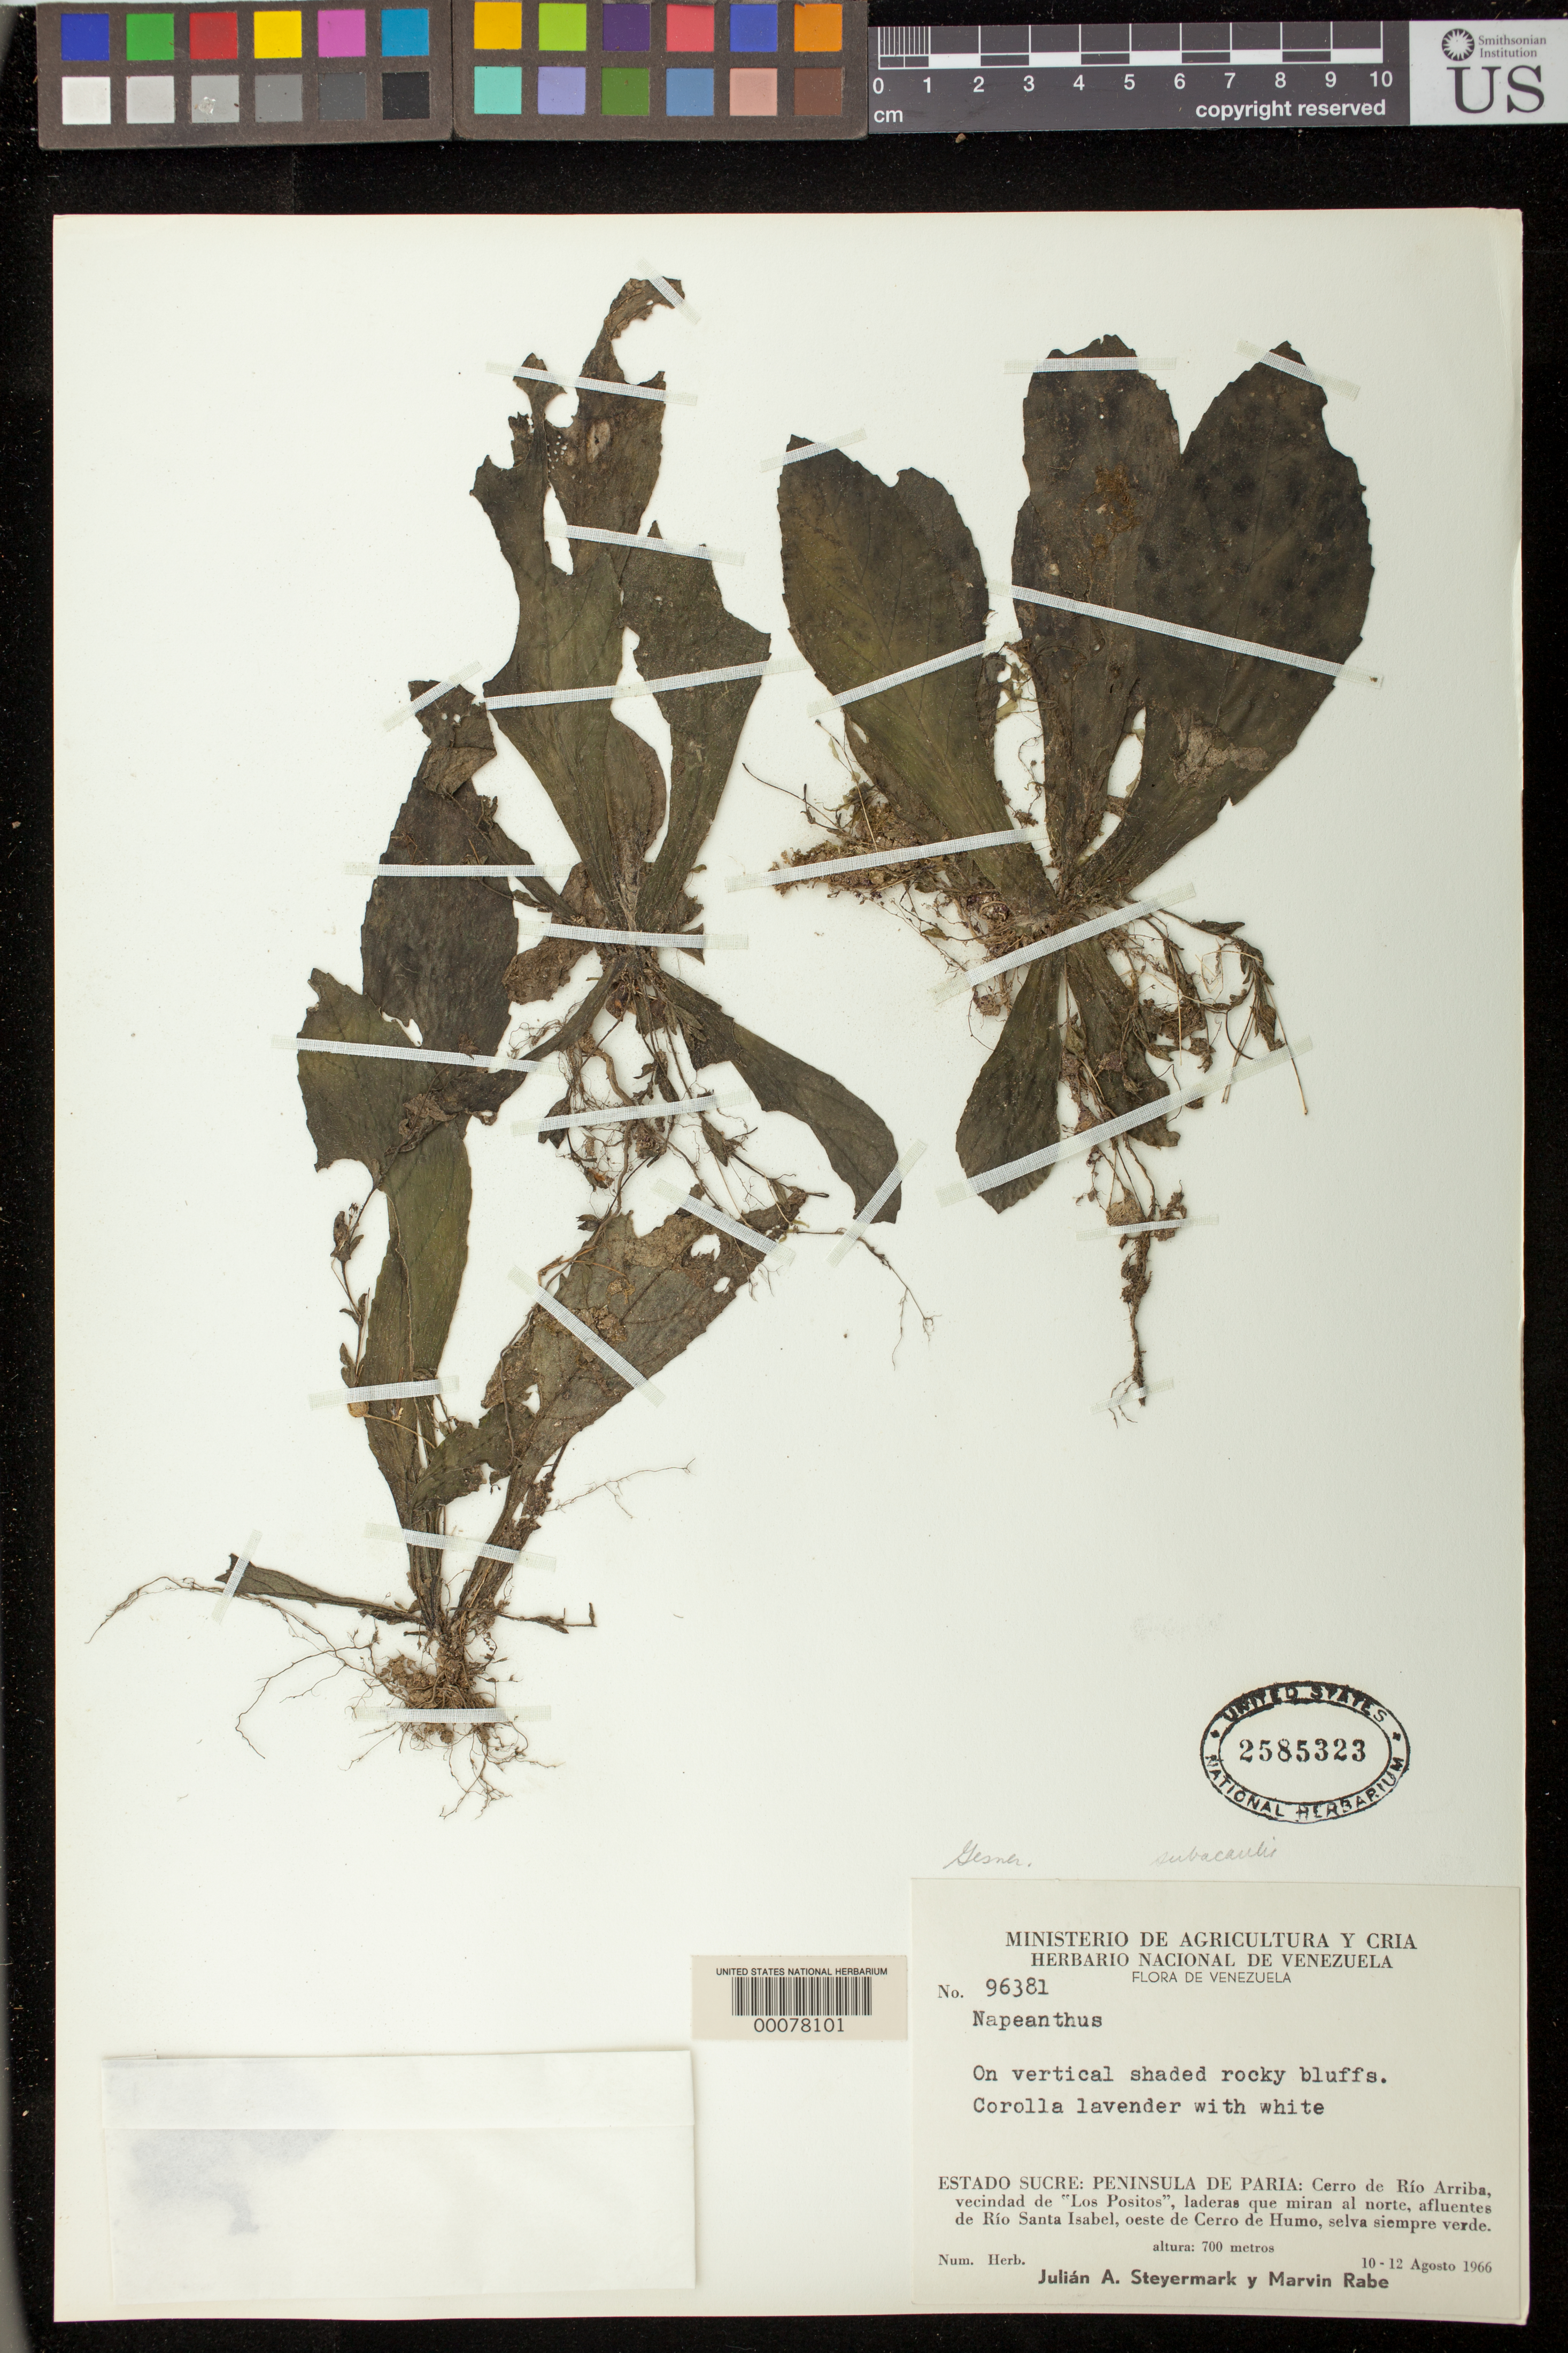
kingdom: Plantae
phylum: Tracheophyta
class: Magnoliopsida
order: Lamiales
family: Gesneriaceae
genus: Napeanthus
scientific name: Napeanthus subacaulis var. integer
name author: C.V. Morton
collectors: J. Steyermark & M. Rabe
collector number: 96381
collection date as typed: Aug 1966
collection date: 1966-08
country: Venezuela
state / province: Sucre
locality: Peninsula de Paria, afluentes de Rio Santa Isabel, west of Cerro de Humo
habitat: On vertical shaded rocky bluffs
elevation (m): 700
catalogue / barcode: US 2585323